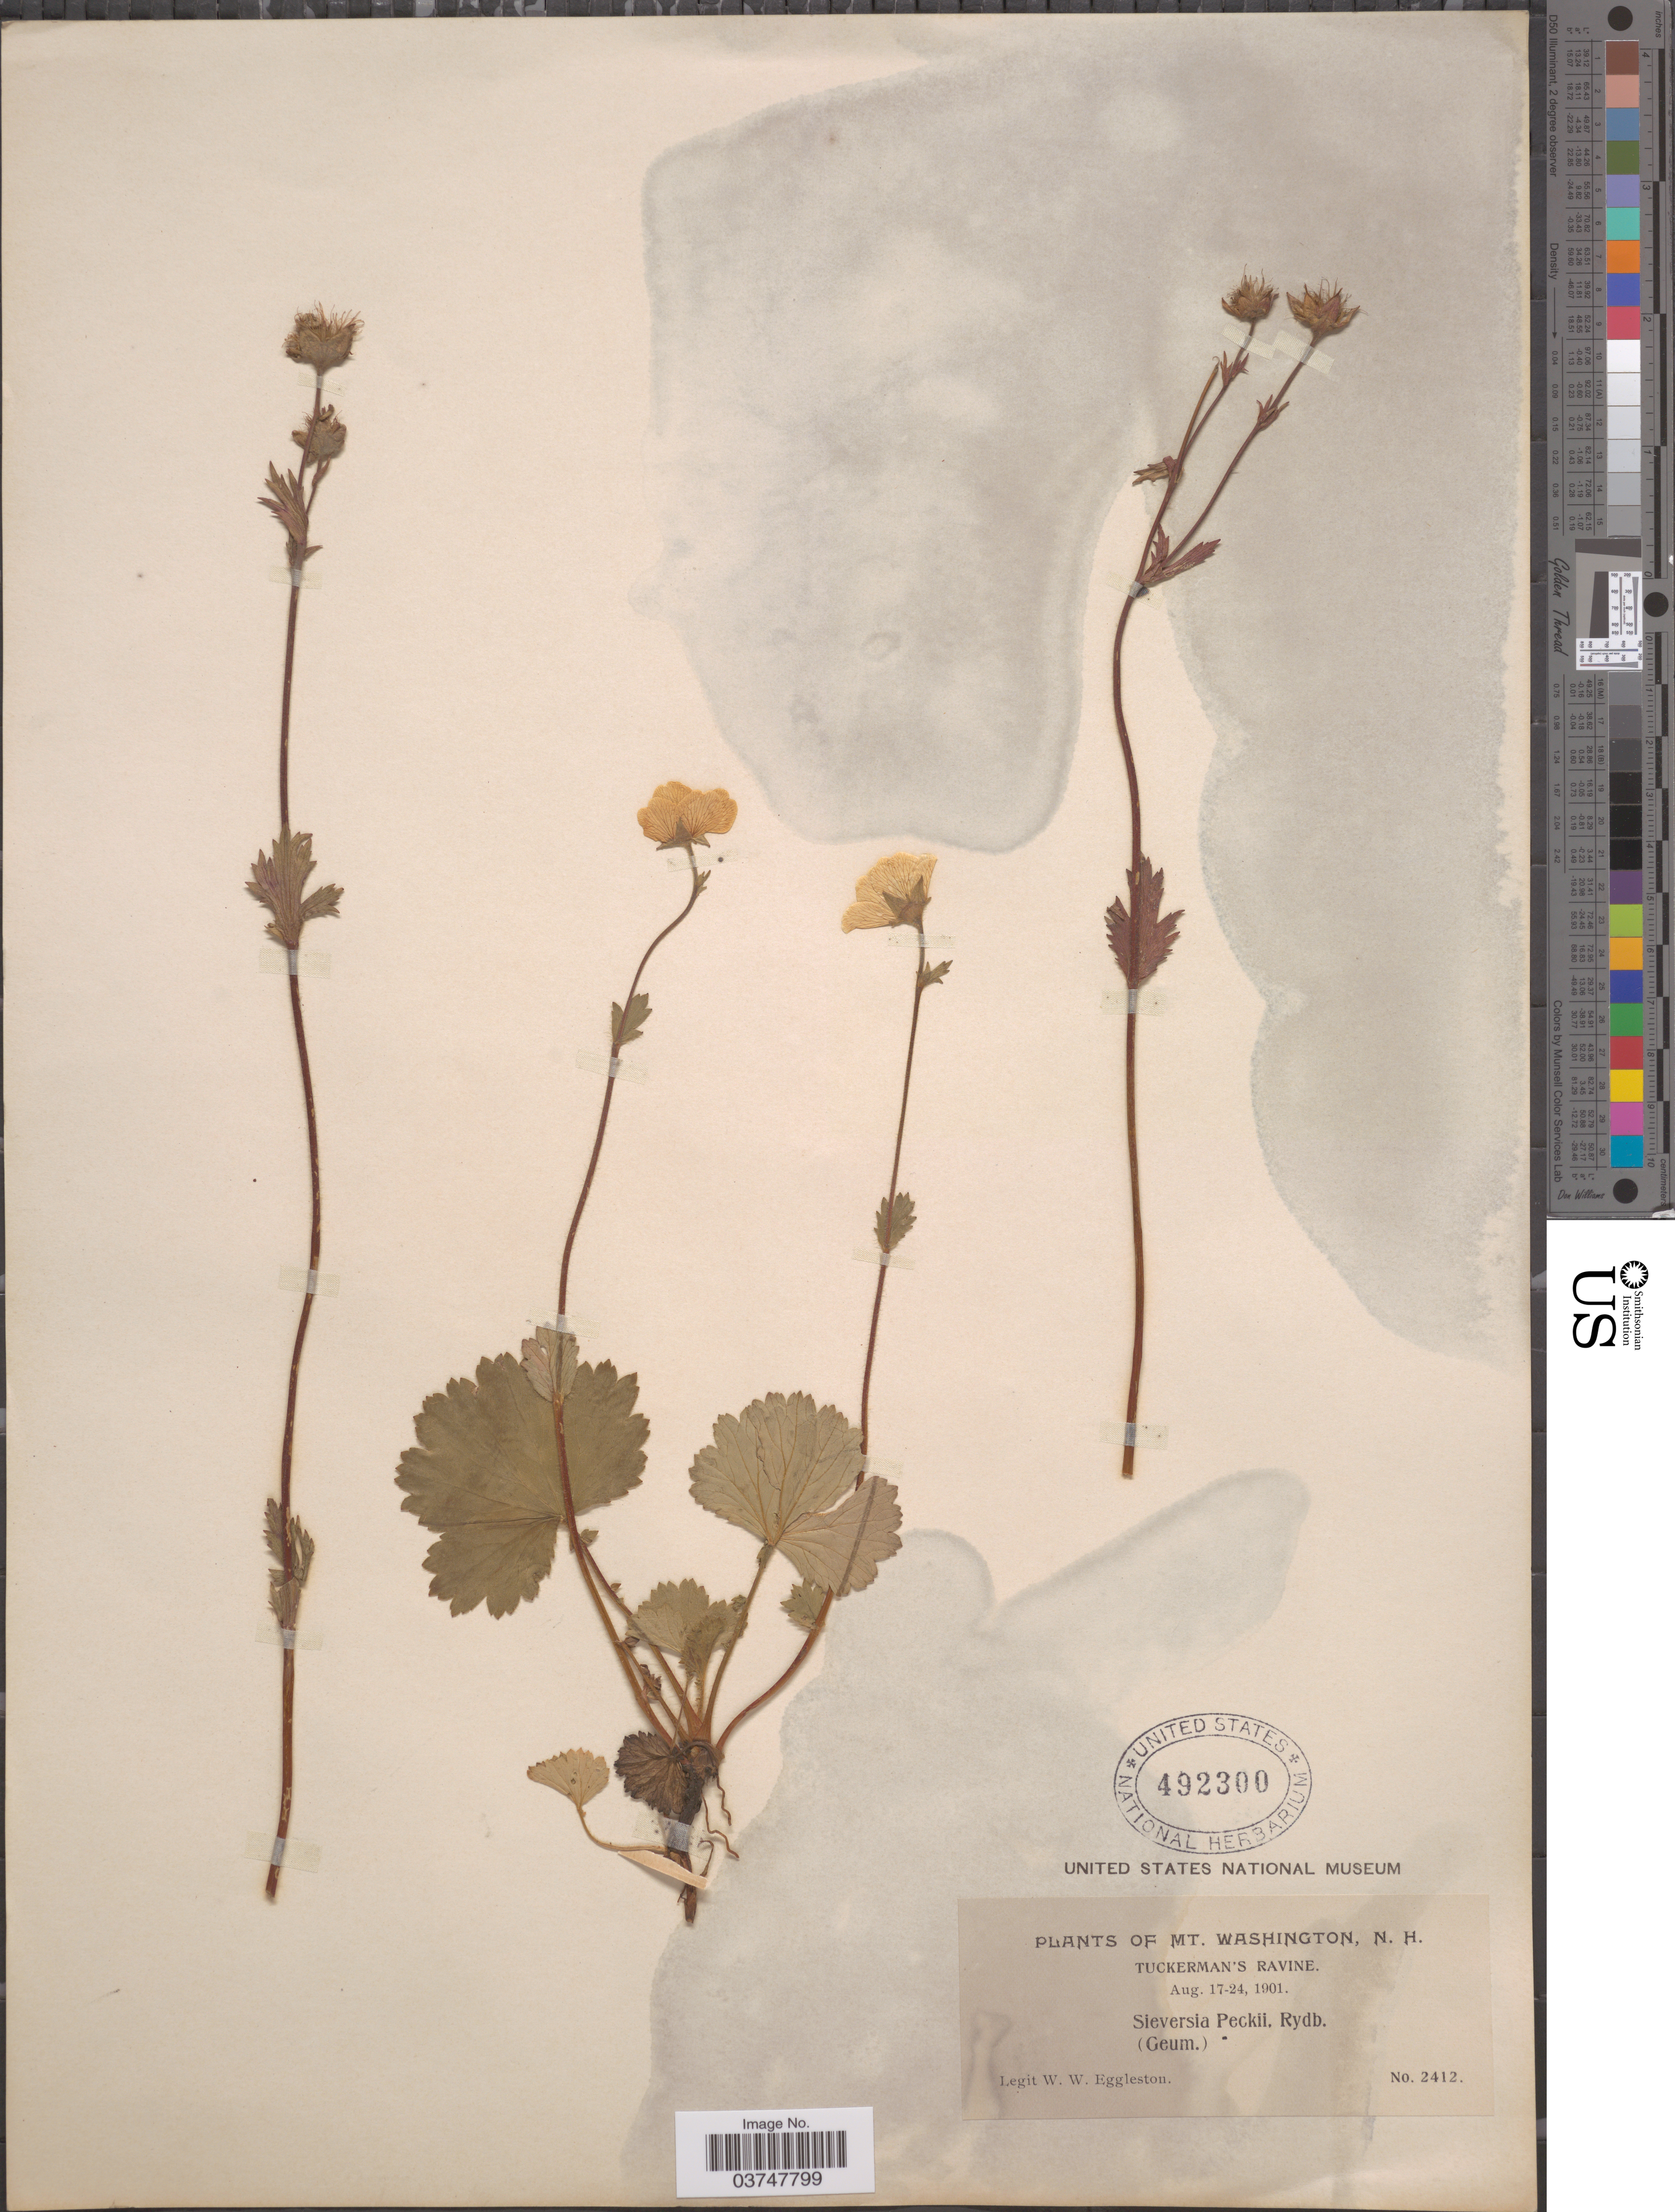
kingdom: Plantae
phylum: Tracheophyta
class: Magnoliopsida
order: Rosales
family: Rosaceae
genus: Geum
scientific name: Geum peckii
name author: Pursh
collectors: W. W. Eggleston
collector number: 2412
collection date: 1901-08-17/1901-08-24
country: United States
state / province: New Hampshire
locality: Mt. Washington, Tuckerman's Ravine.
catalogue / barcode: US 492300